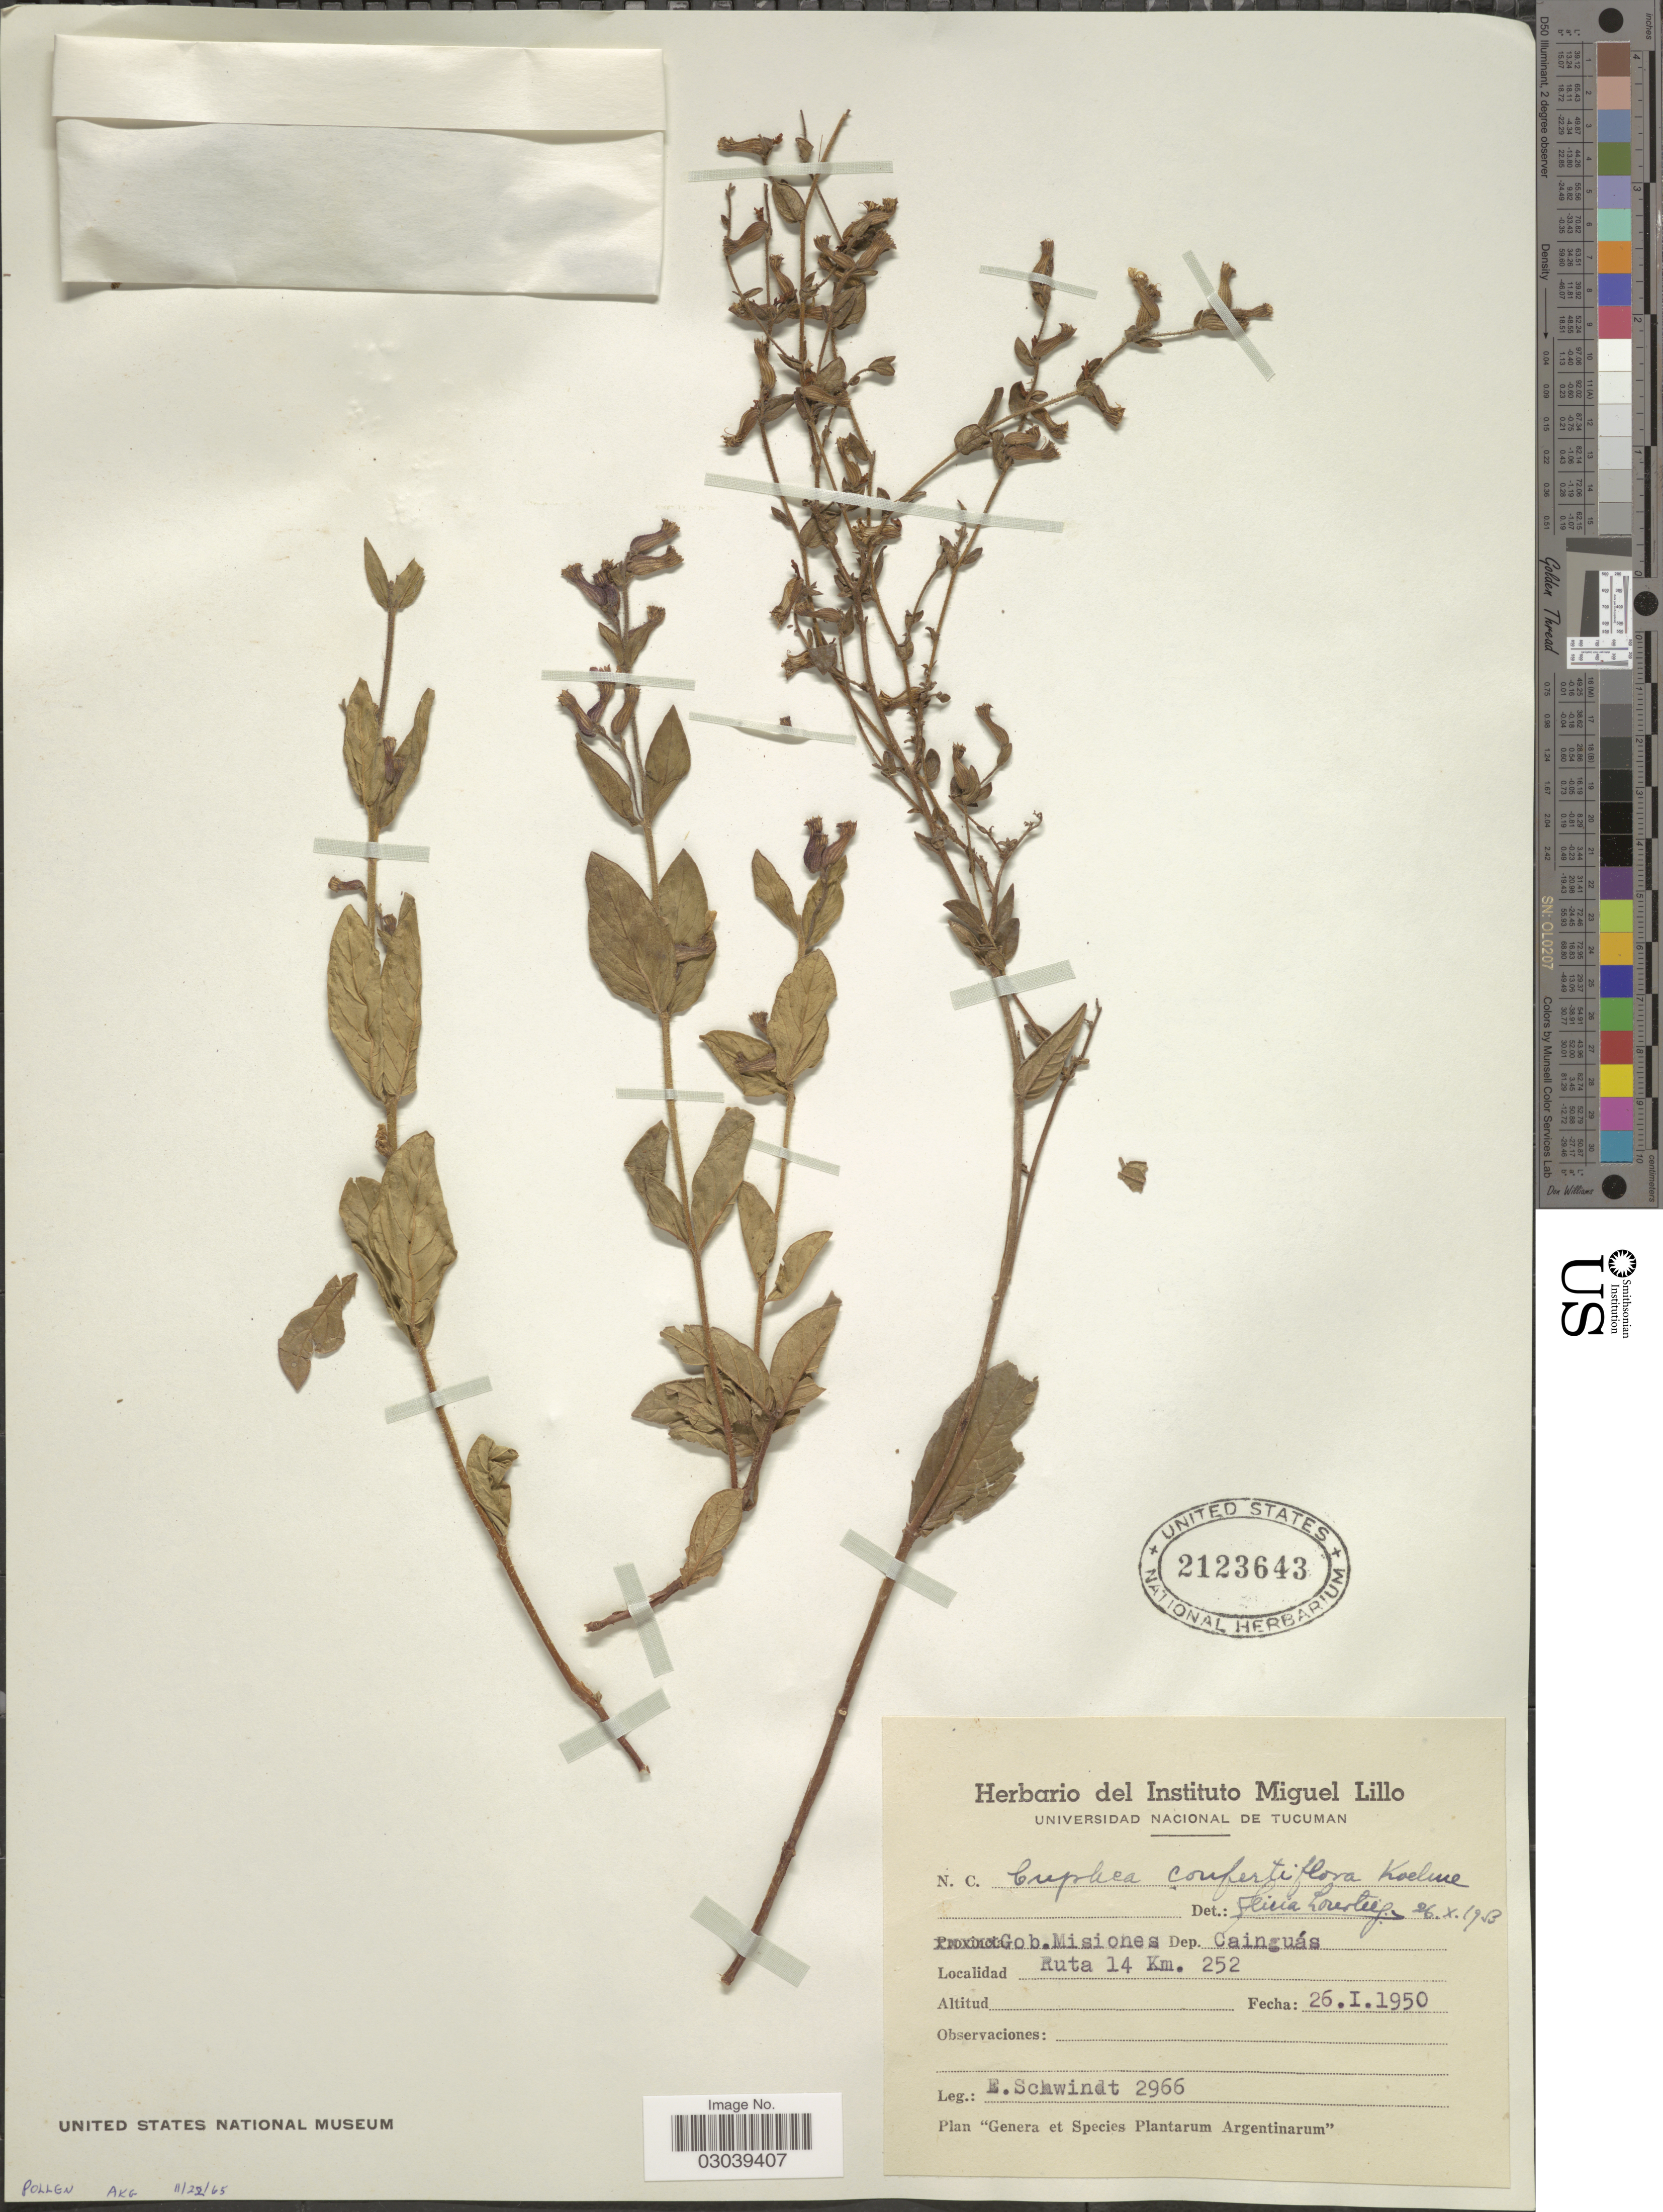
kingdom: Plantae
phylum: Tracheophyta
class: Magnoliopsida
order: Myrtales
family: Lythraceae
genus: Cuphea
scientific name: Cuphea confertiflora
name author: A. St.-Hil.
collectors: E. Schwindt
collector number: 2966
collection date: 1950-01-26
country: Argentina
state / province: Misiones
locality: Gob. Misiones. Dep. Cainguás. Ruta 14 Km. 252.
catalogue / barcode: US 2123643